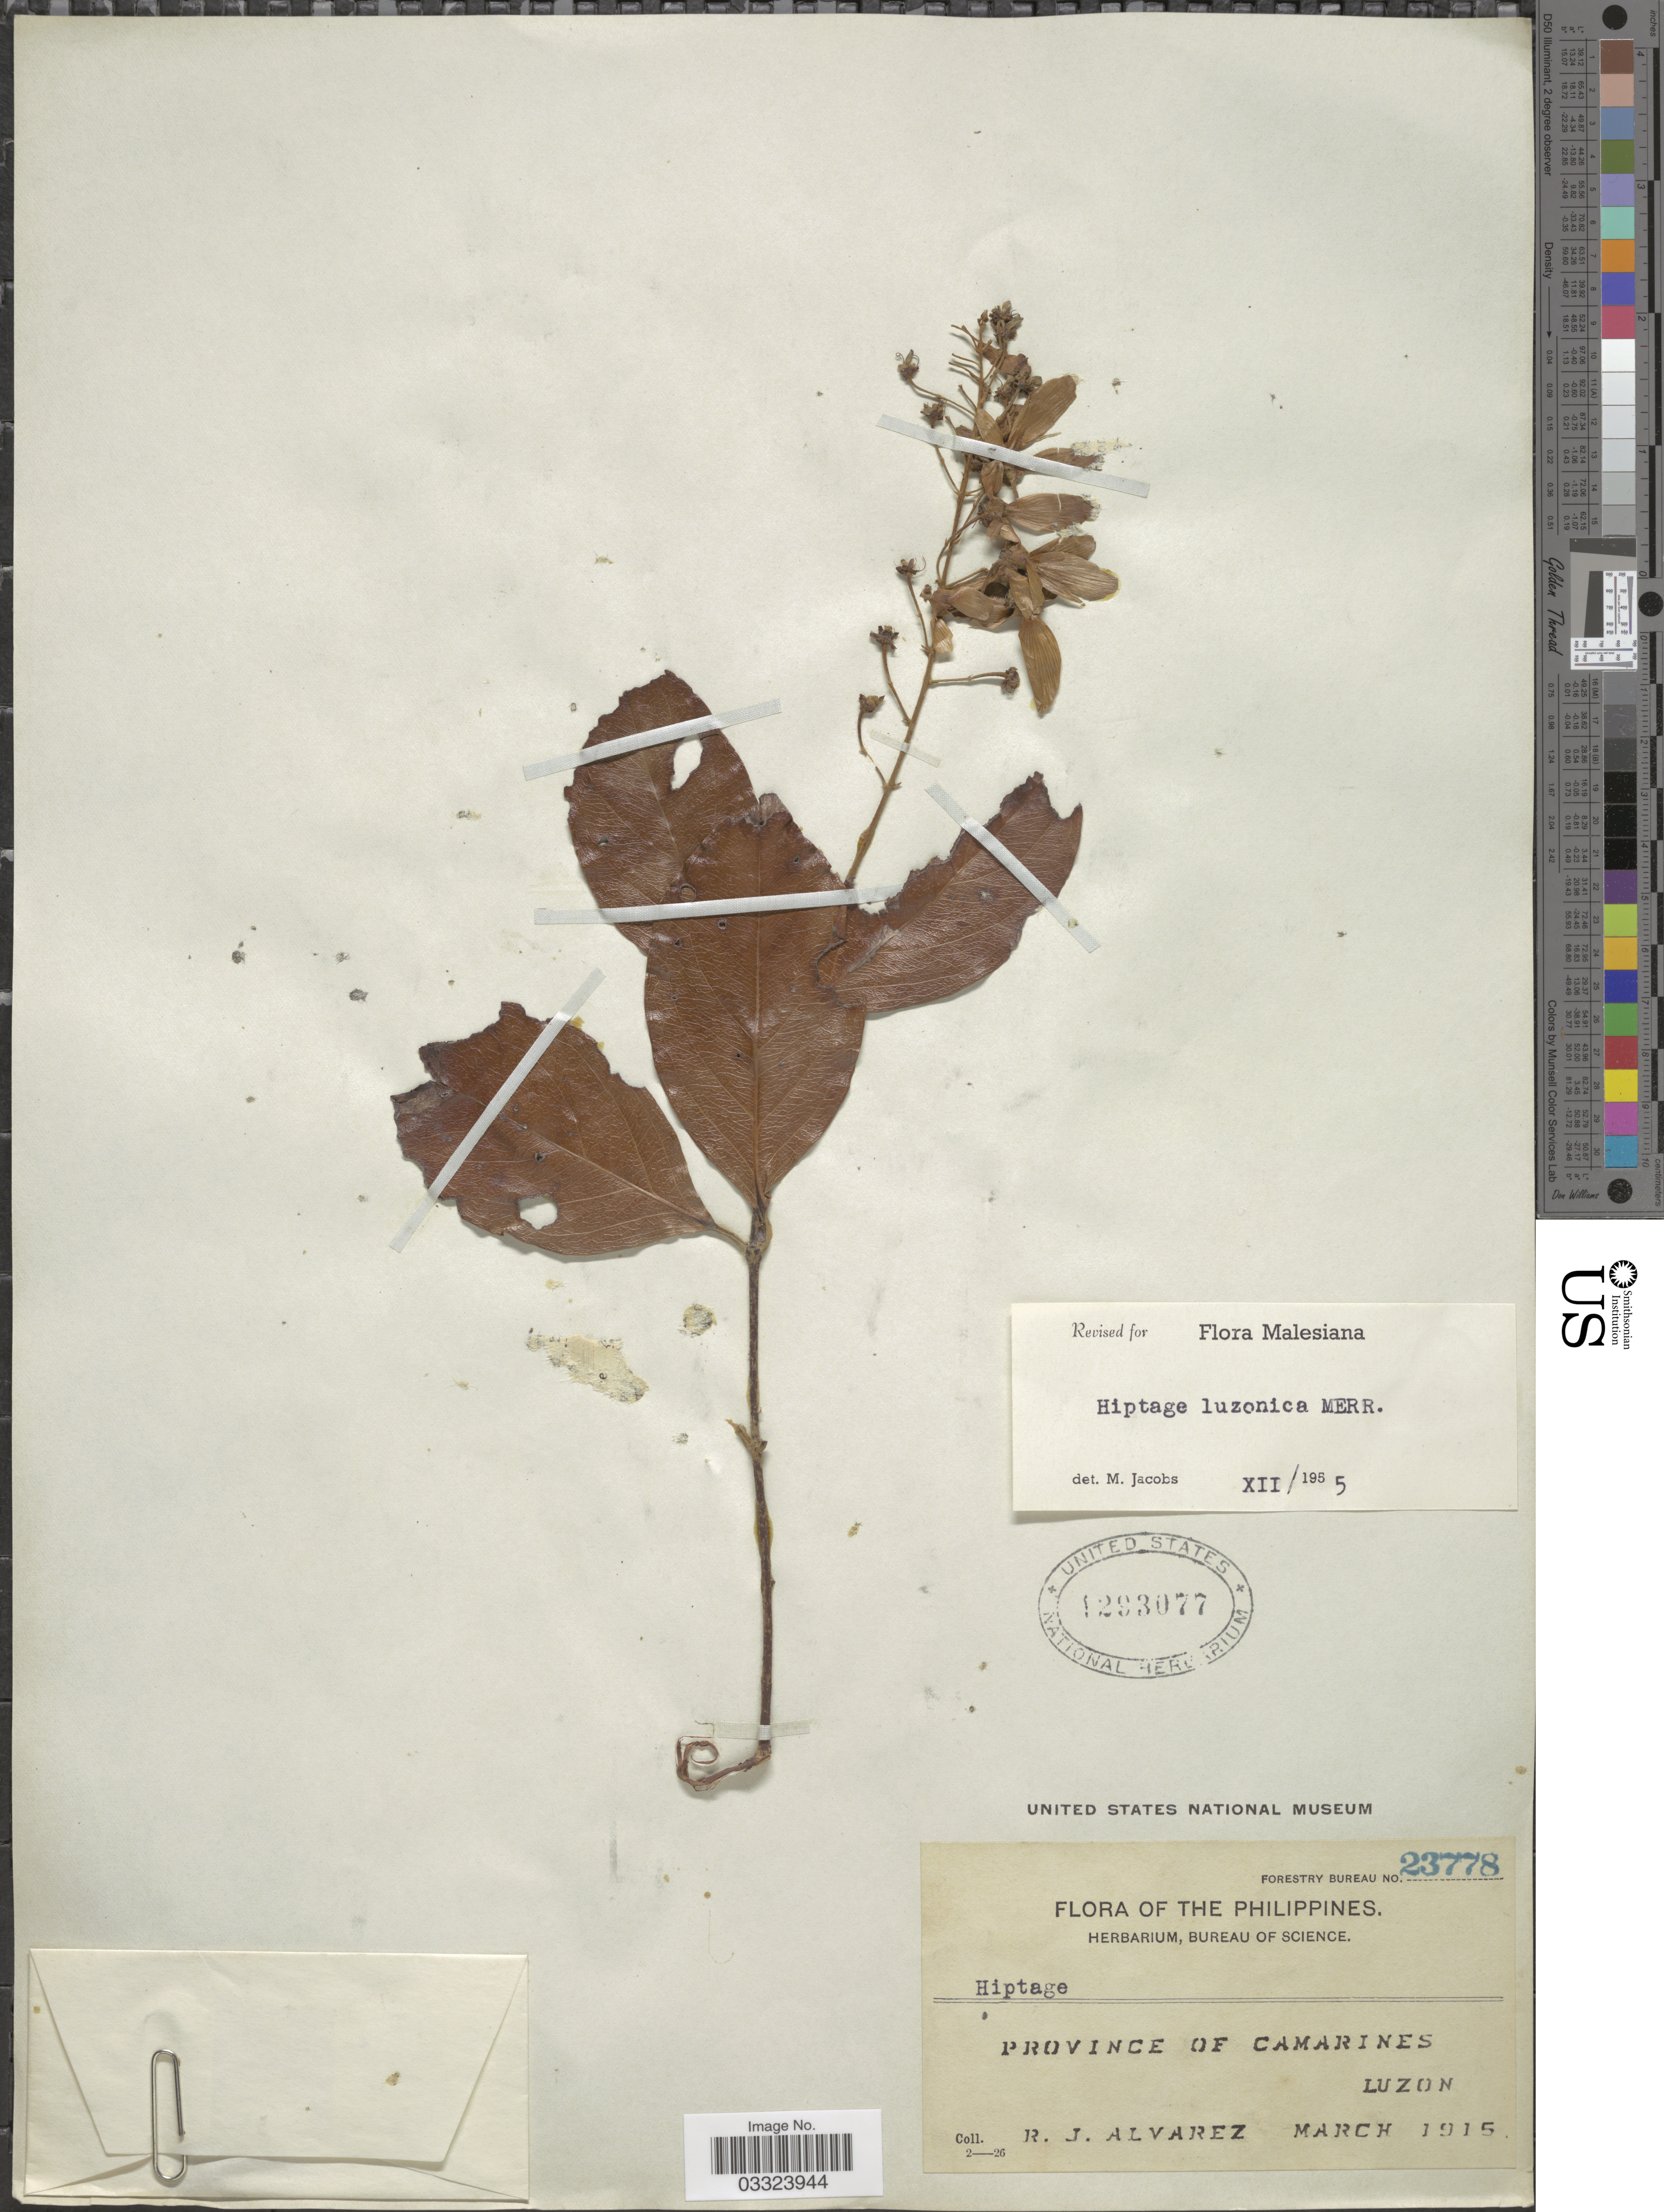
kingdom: Plantae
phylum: Tracheophyta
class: Magnoliopsida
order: Malpighiales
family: Malpighiaceae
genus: Hiptage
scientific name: Hiptage luzonica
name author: Merr.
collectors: R. Alvarez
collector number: Forestry Bureau 23778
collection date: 1915-03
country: Philippines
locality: Province of Camarines, Luzon.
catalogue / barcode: US 1293077